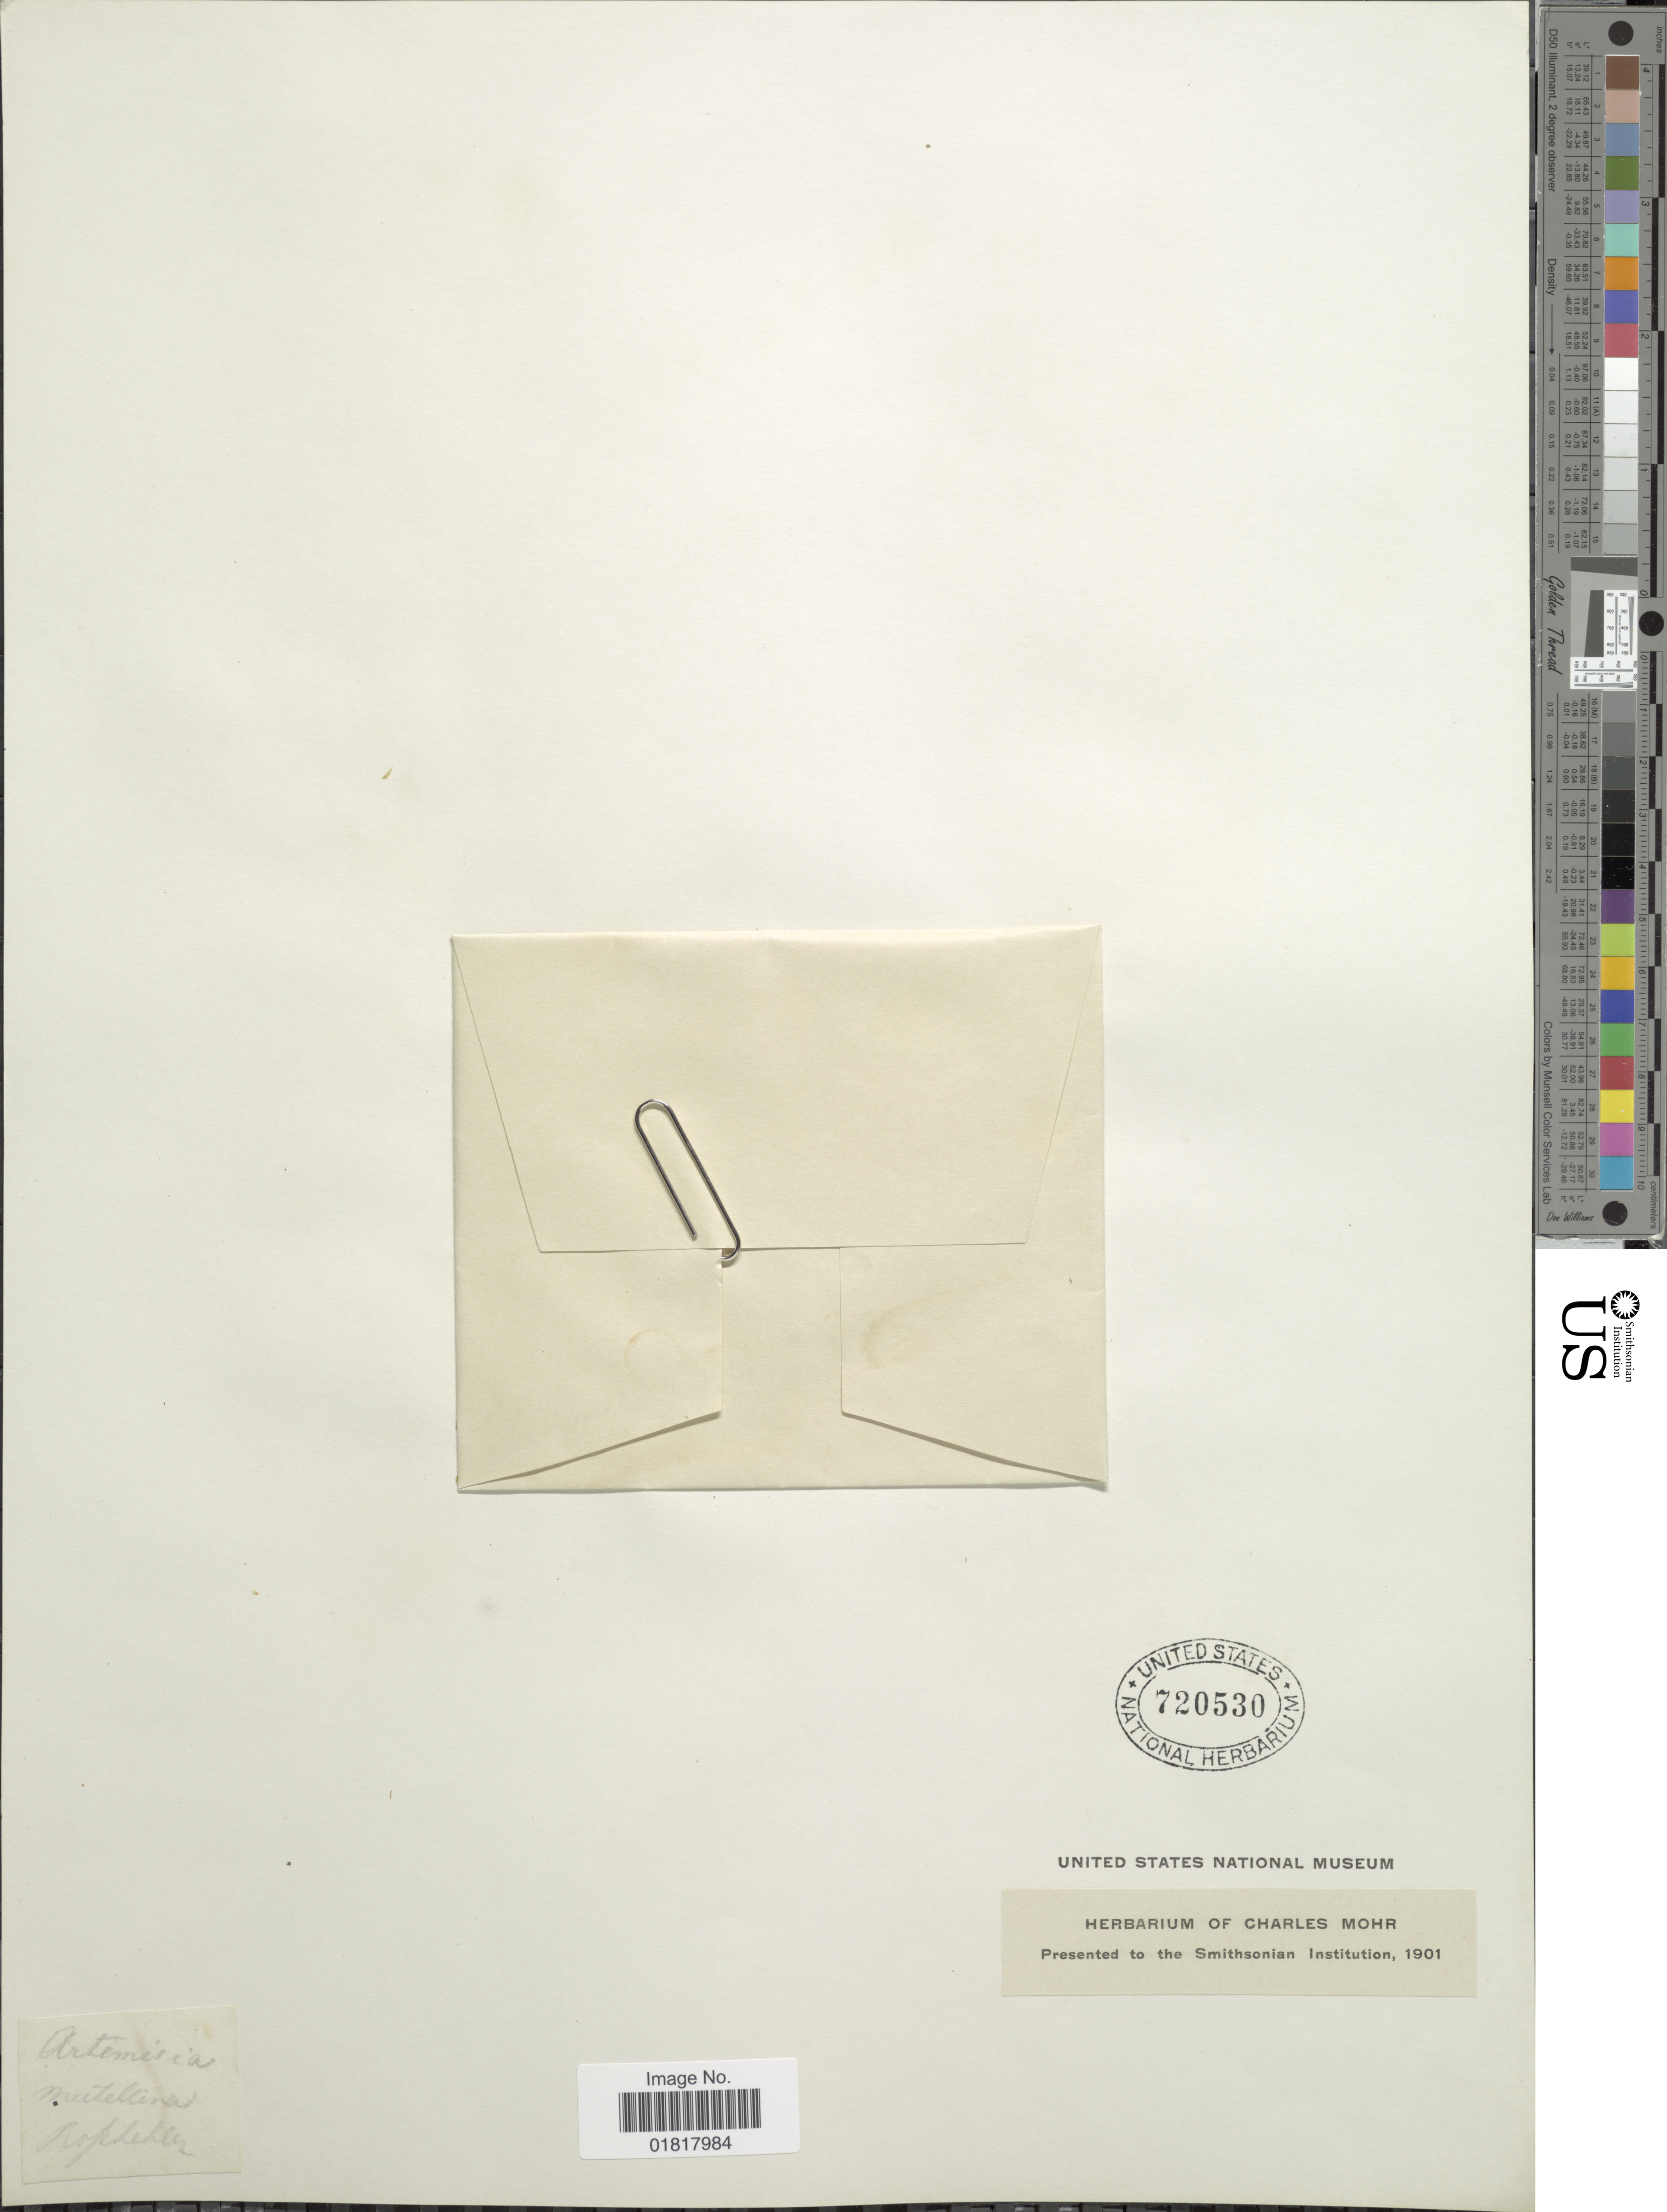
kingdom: Plantae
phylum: Tracheophyta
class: Magnoliopsida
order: Asterales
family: Asteraceae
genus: Artemisia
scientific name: Artemisia mutellina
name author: Vill.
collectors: ex herb. Charles Mohr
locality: Artemisia Mutellina, Rophehler [interpreted]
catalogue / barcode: US 720530